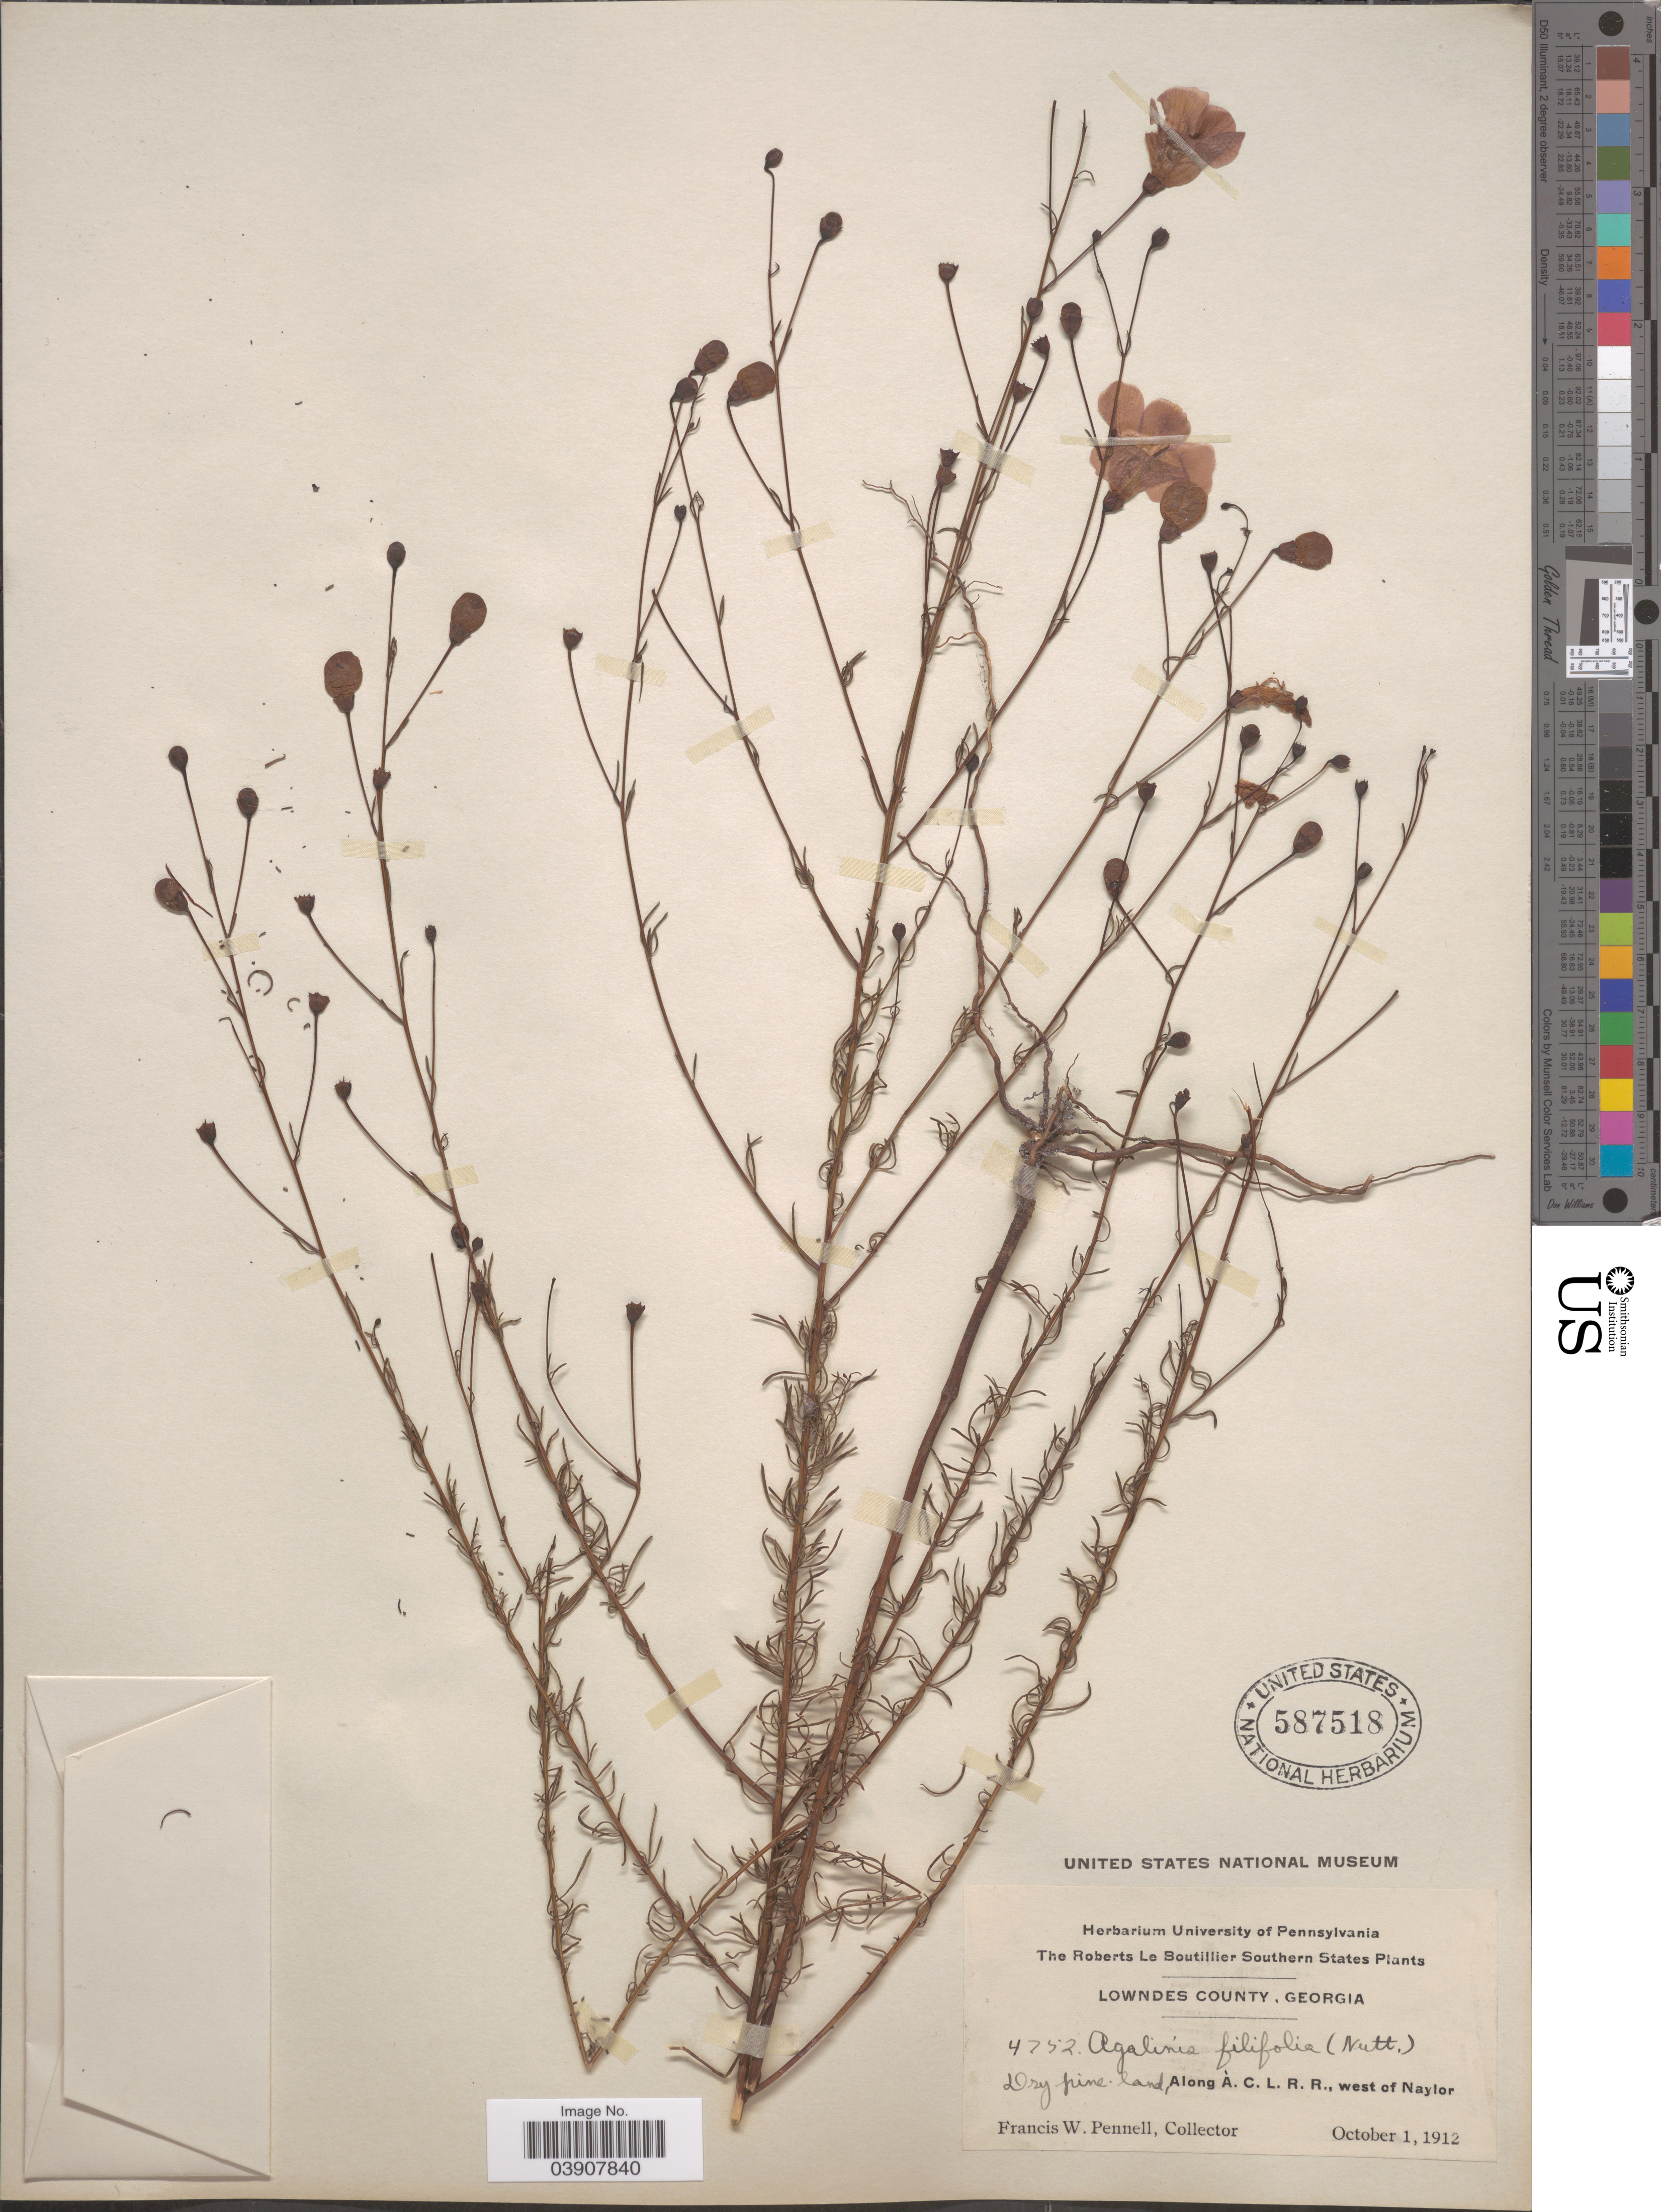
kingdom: Plantae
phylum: Tracheophyta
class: Magnoliopsida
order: Lamiales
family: Orobanchaceae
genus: Agalinis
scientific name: Agalinis filifolia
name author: Raf.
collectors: F. W. Pennell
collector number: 4752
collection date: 1912-10-01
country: United States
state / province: Georgia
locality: Southern States. Lowndes County. Along À. C. L. R. R., west of Naylor.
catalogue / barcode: US 587518